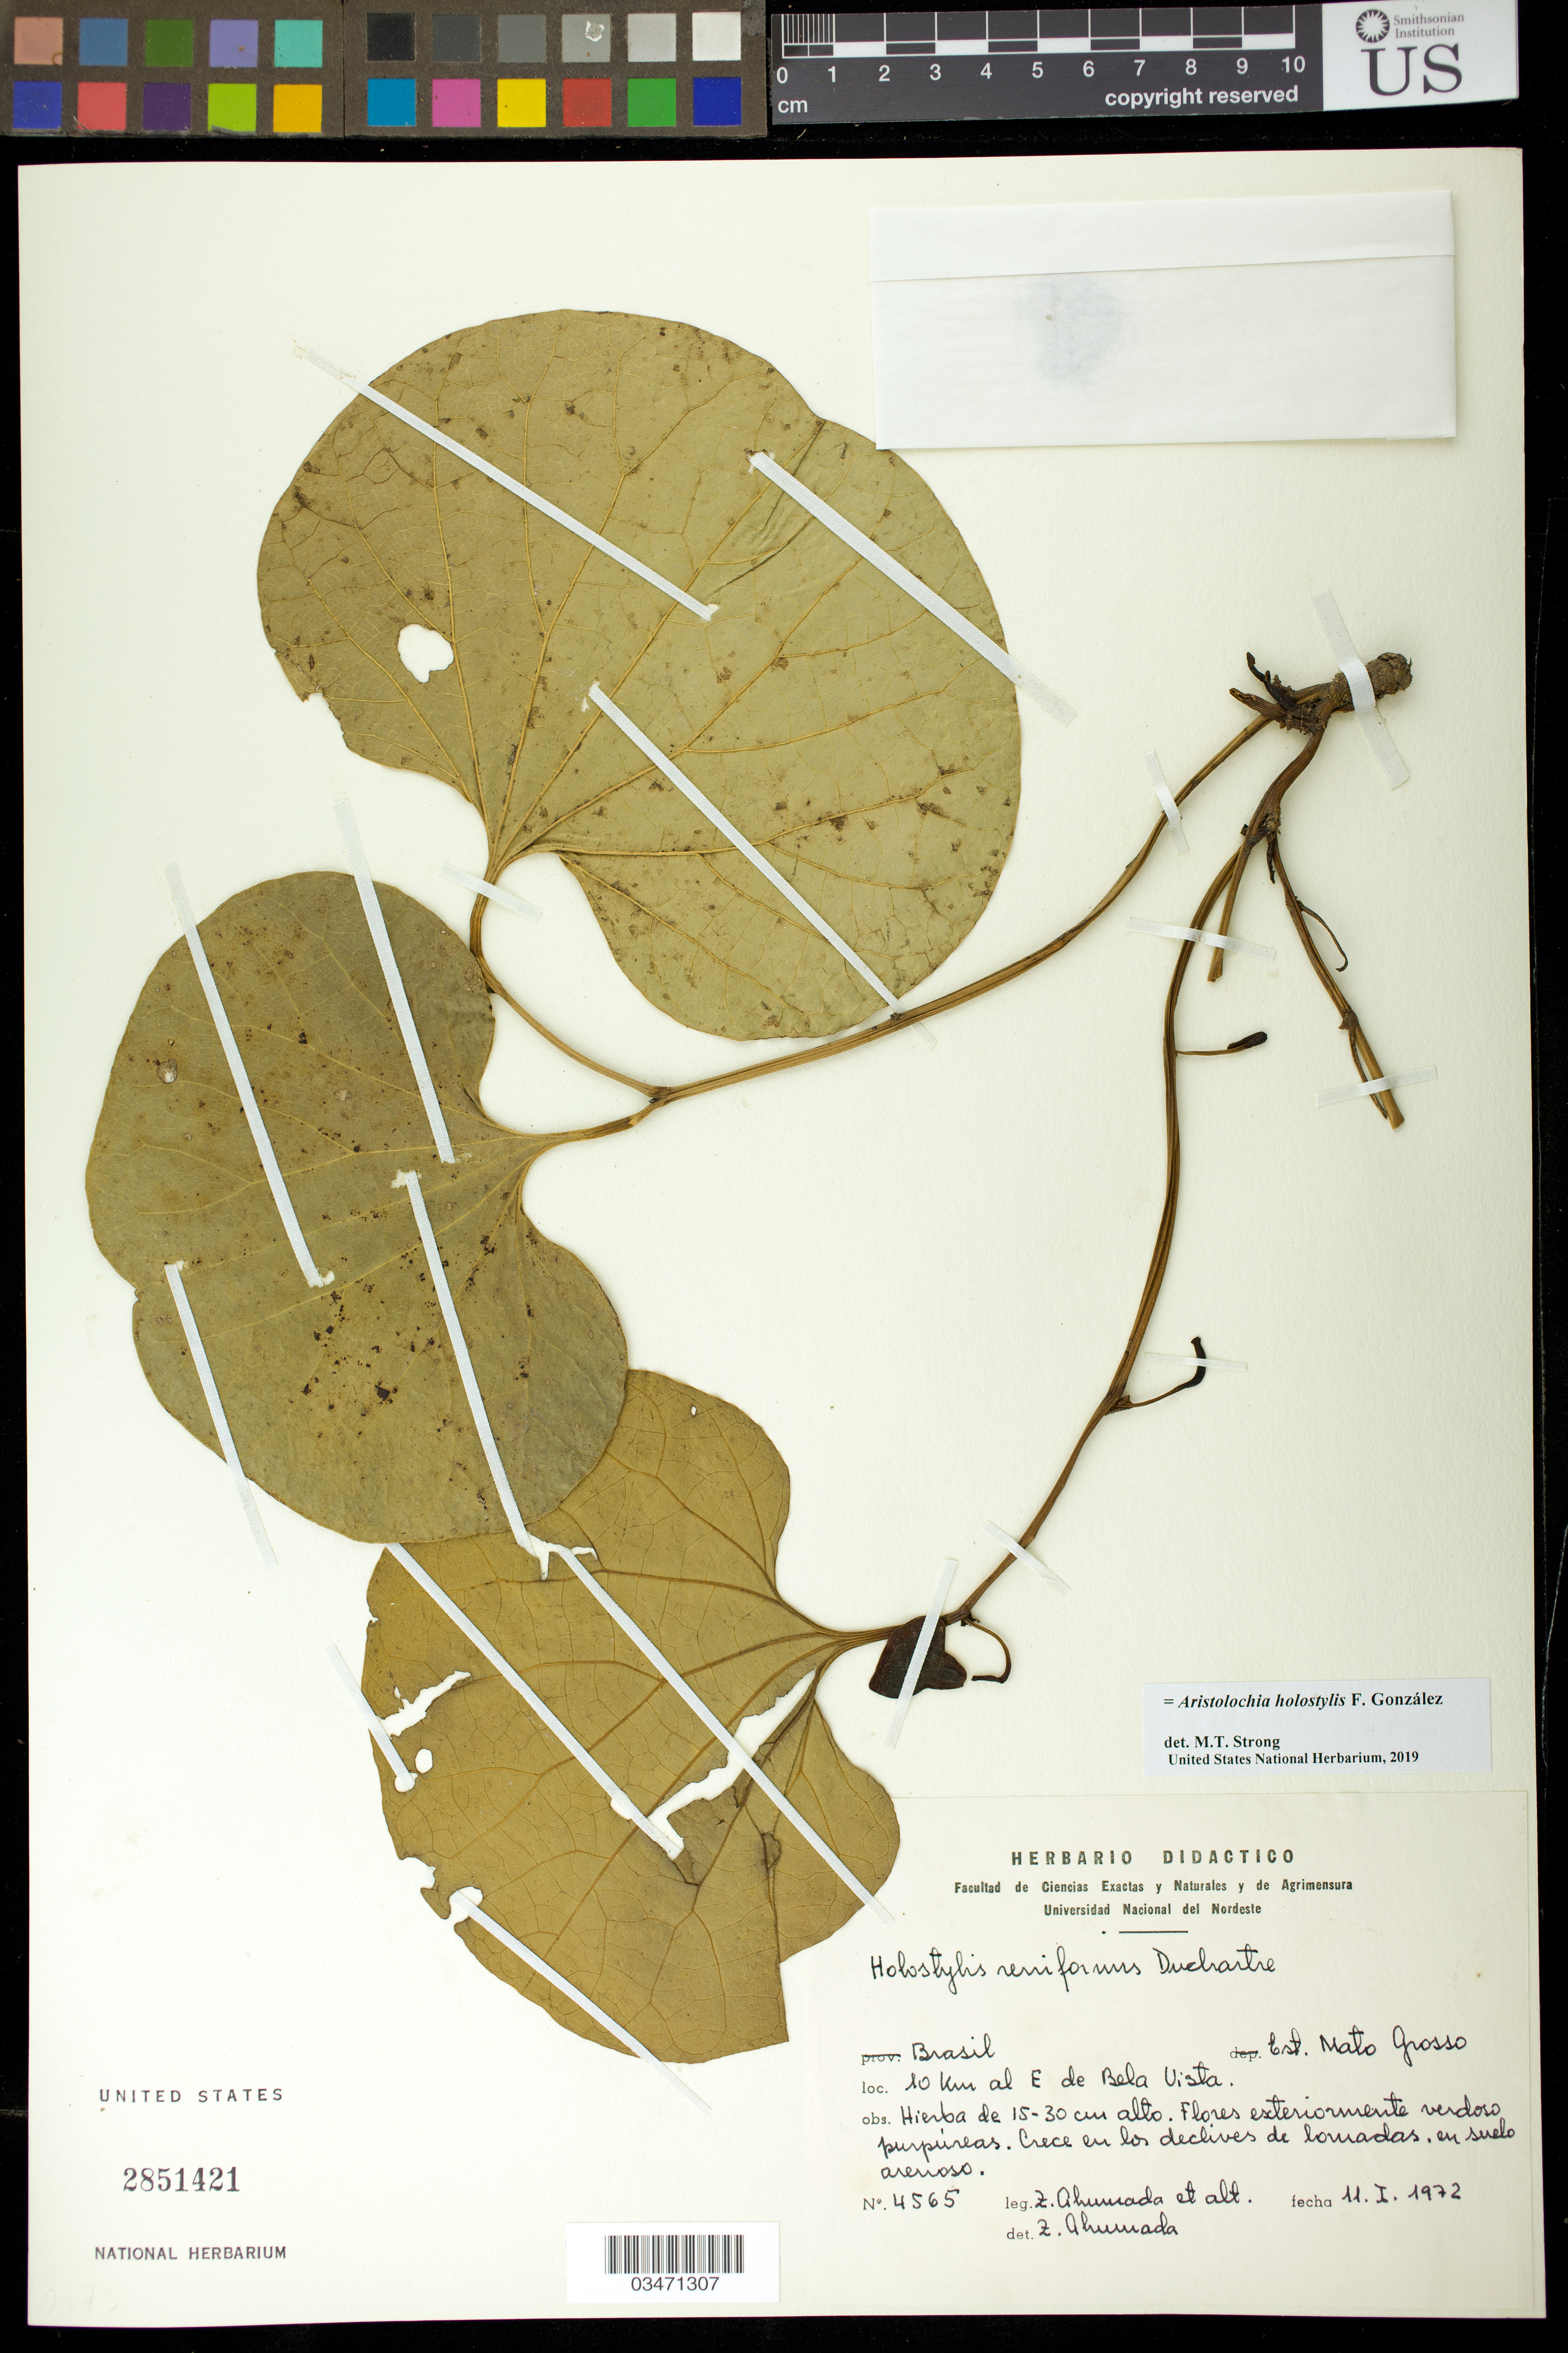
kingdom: Plantae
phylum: Tracheophyta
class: Magnoliopsida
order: Piperales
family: Aristolochiaceae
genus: Aristolochia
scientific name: Aristolochia holostylis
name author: F. González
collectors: L. Z. Ahumada et al.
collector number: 4565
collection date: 1972-01-11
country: Brazil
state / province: Mato Grosso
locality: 10 km al E de Bela Vista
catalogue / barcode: US 2851421